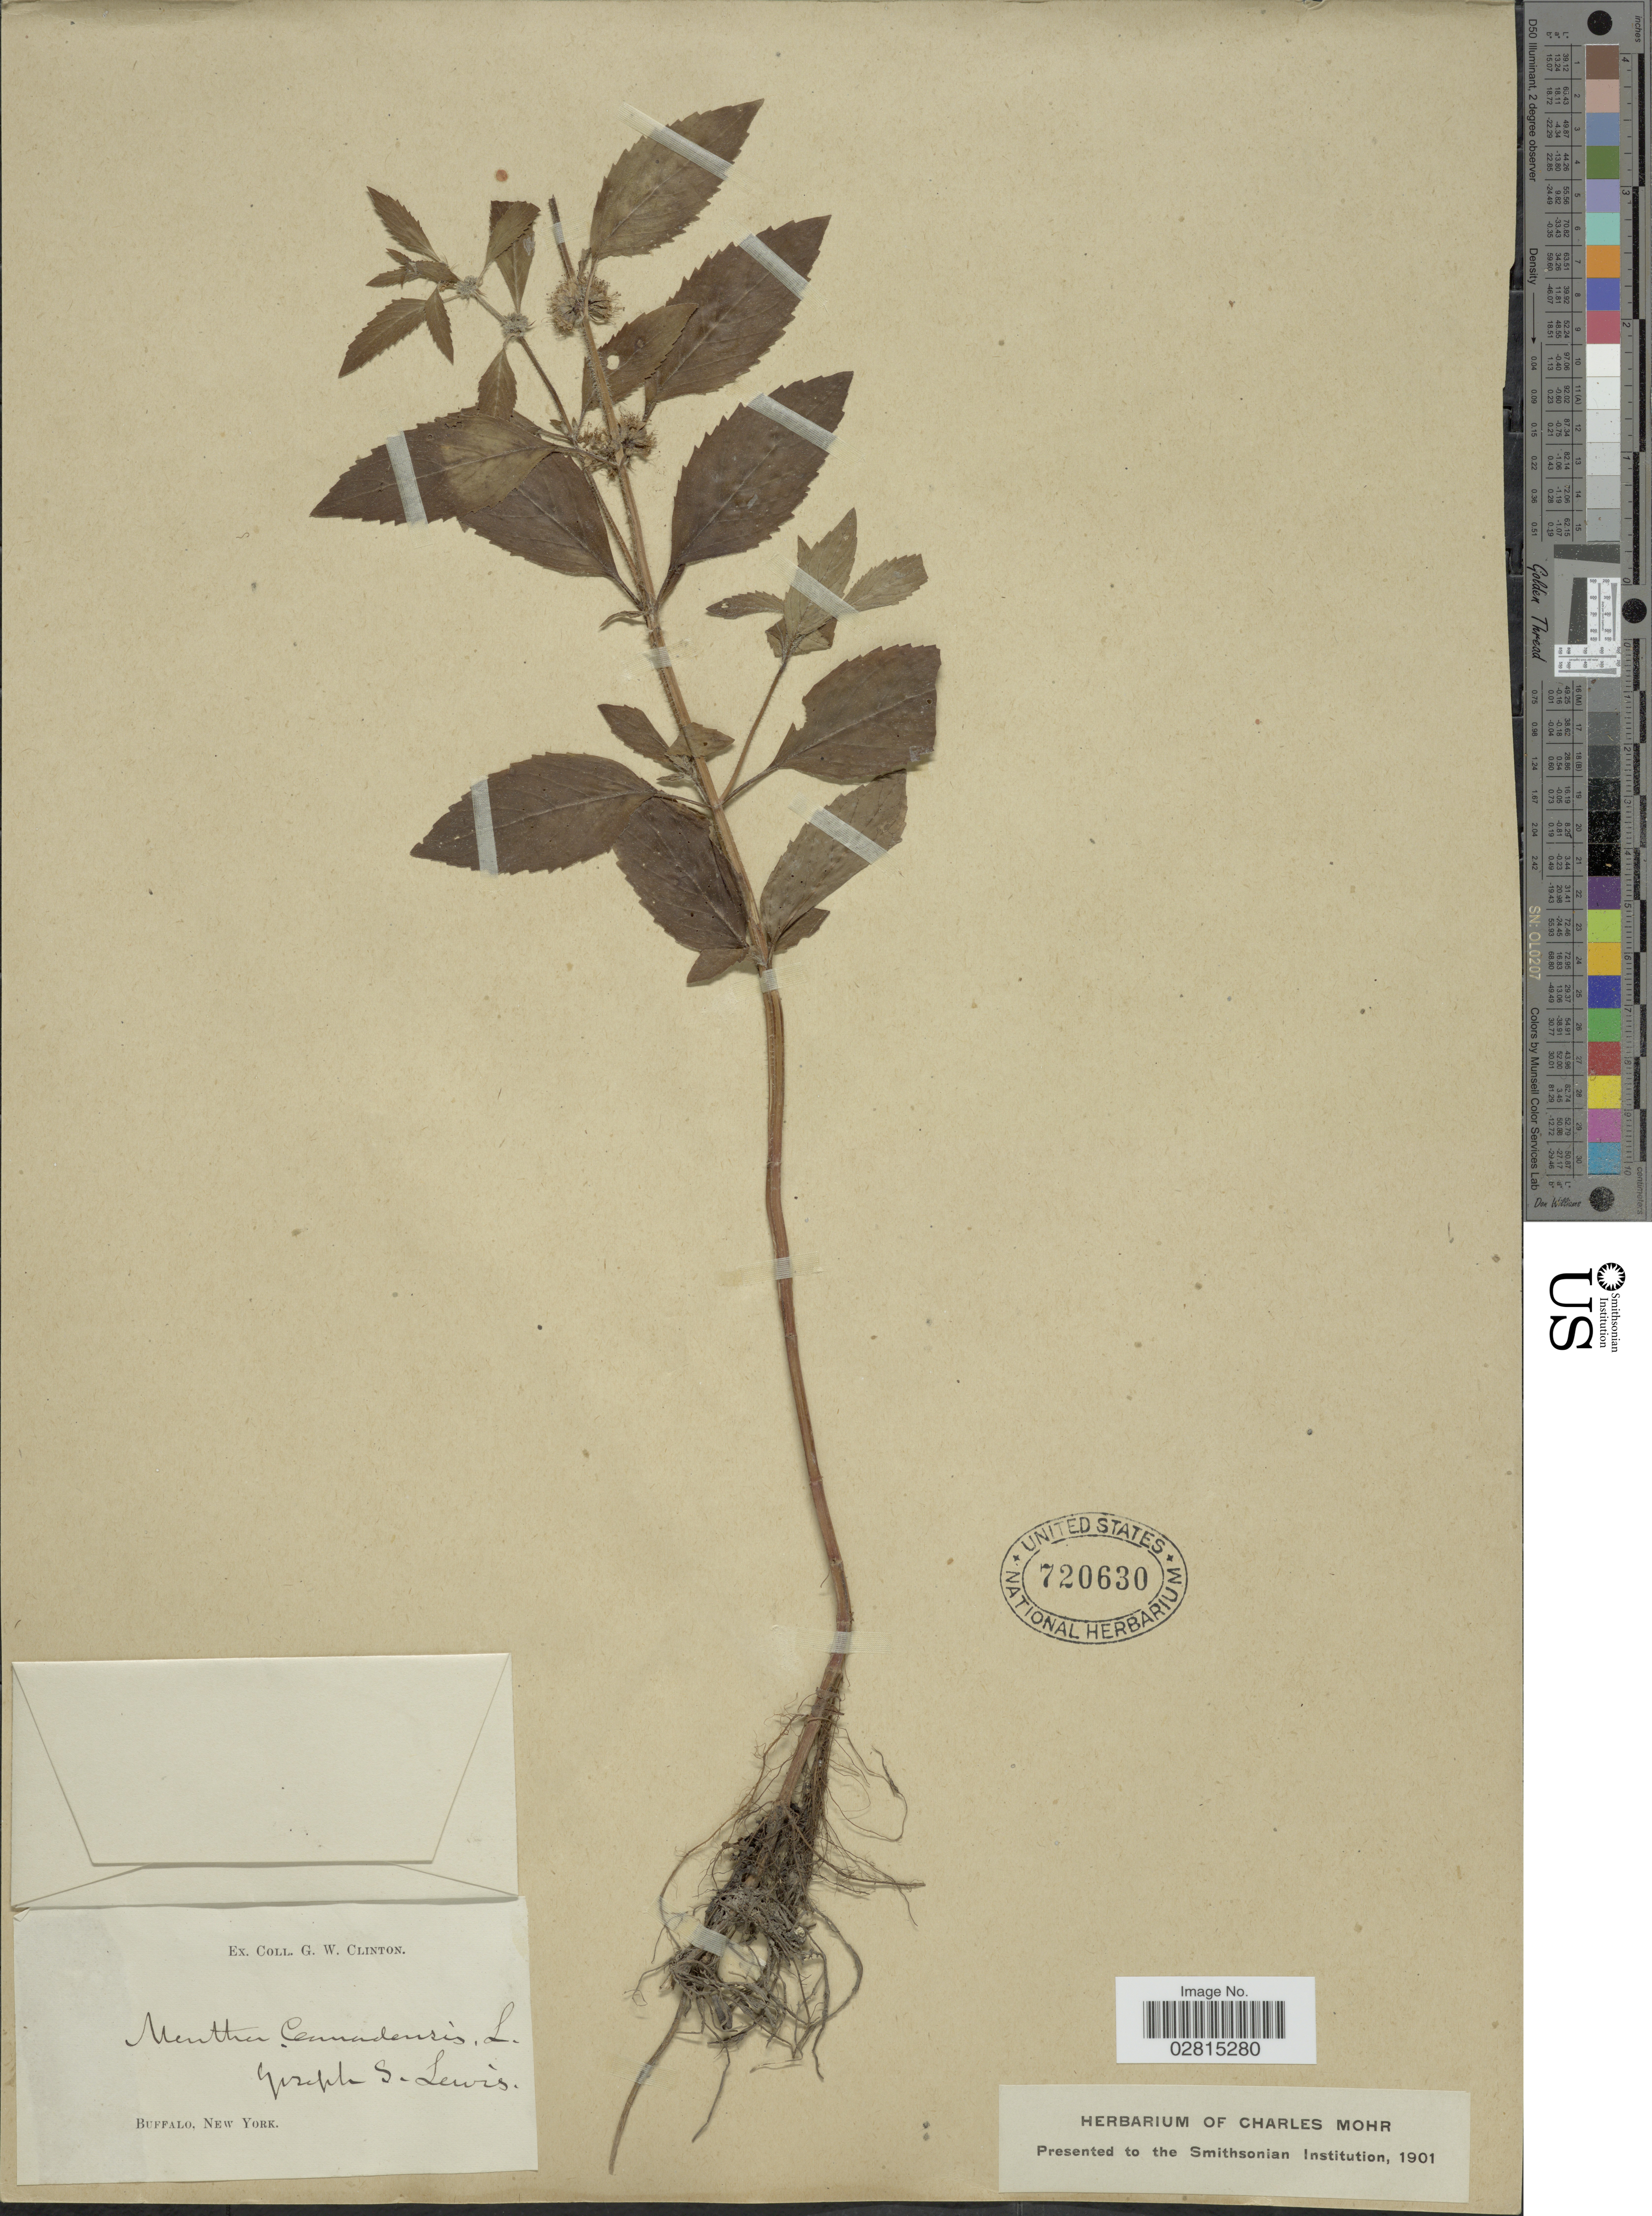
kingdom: Plantae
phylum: Tracheophyta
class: Magnoliopsida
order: Lamiales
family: Lamiaceae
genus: Mentha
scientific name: Mentha canadensis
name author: L.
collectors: G. W. Clinton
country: United States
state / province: New York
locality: Buffalo.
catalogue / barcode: US 720630